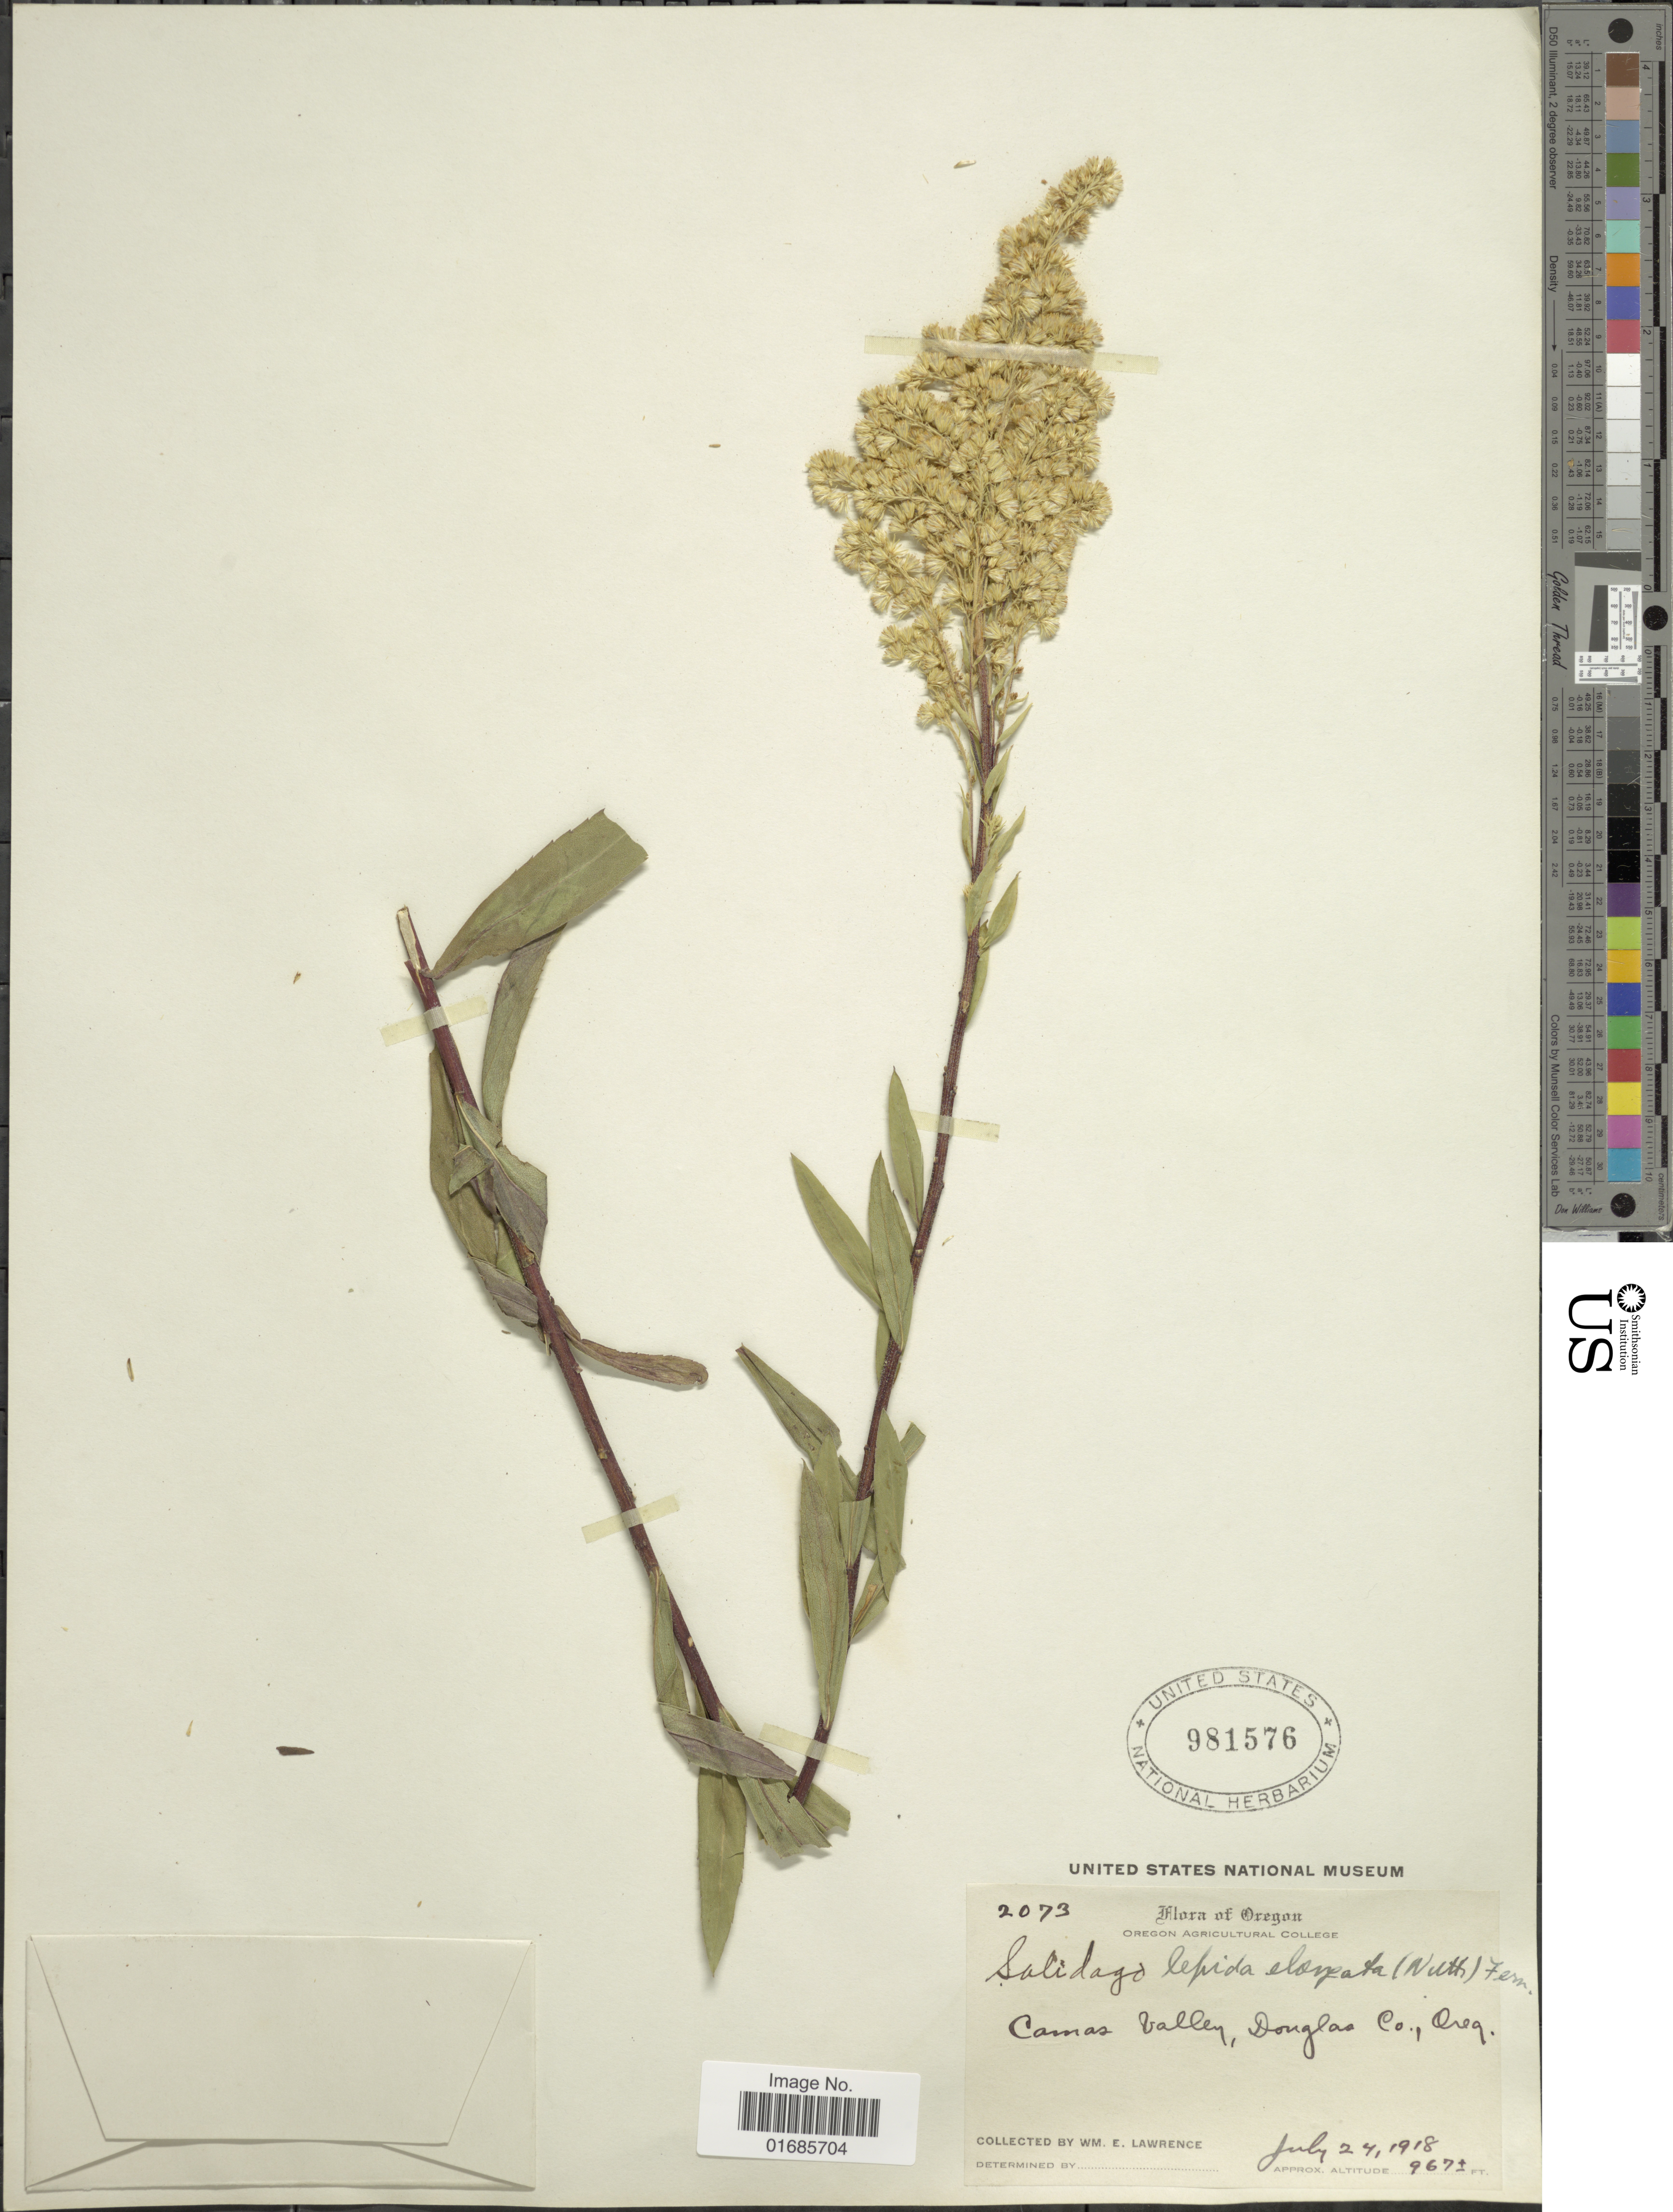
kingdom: Plantae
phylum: Tracheophyta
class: Magnoliopsida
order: Asterales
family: Asteraceae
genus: Solidago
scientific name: Solidago canadensis var. salebrosa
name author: (Piper) M.E. Jones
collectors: W. Lawrence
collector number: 2073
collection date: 1918-07-24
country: United States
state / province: Oregon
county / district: Douglas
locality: Camas Valley, Douglas Co., Oreg.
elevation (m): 295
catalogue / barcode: US 981576